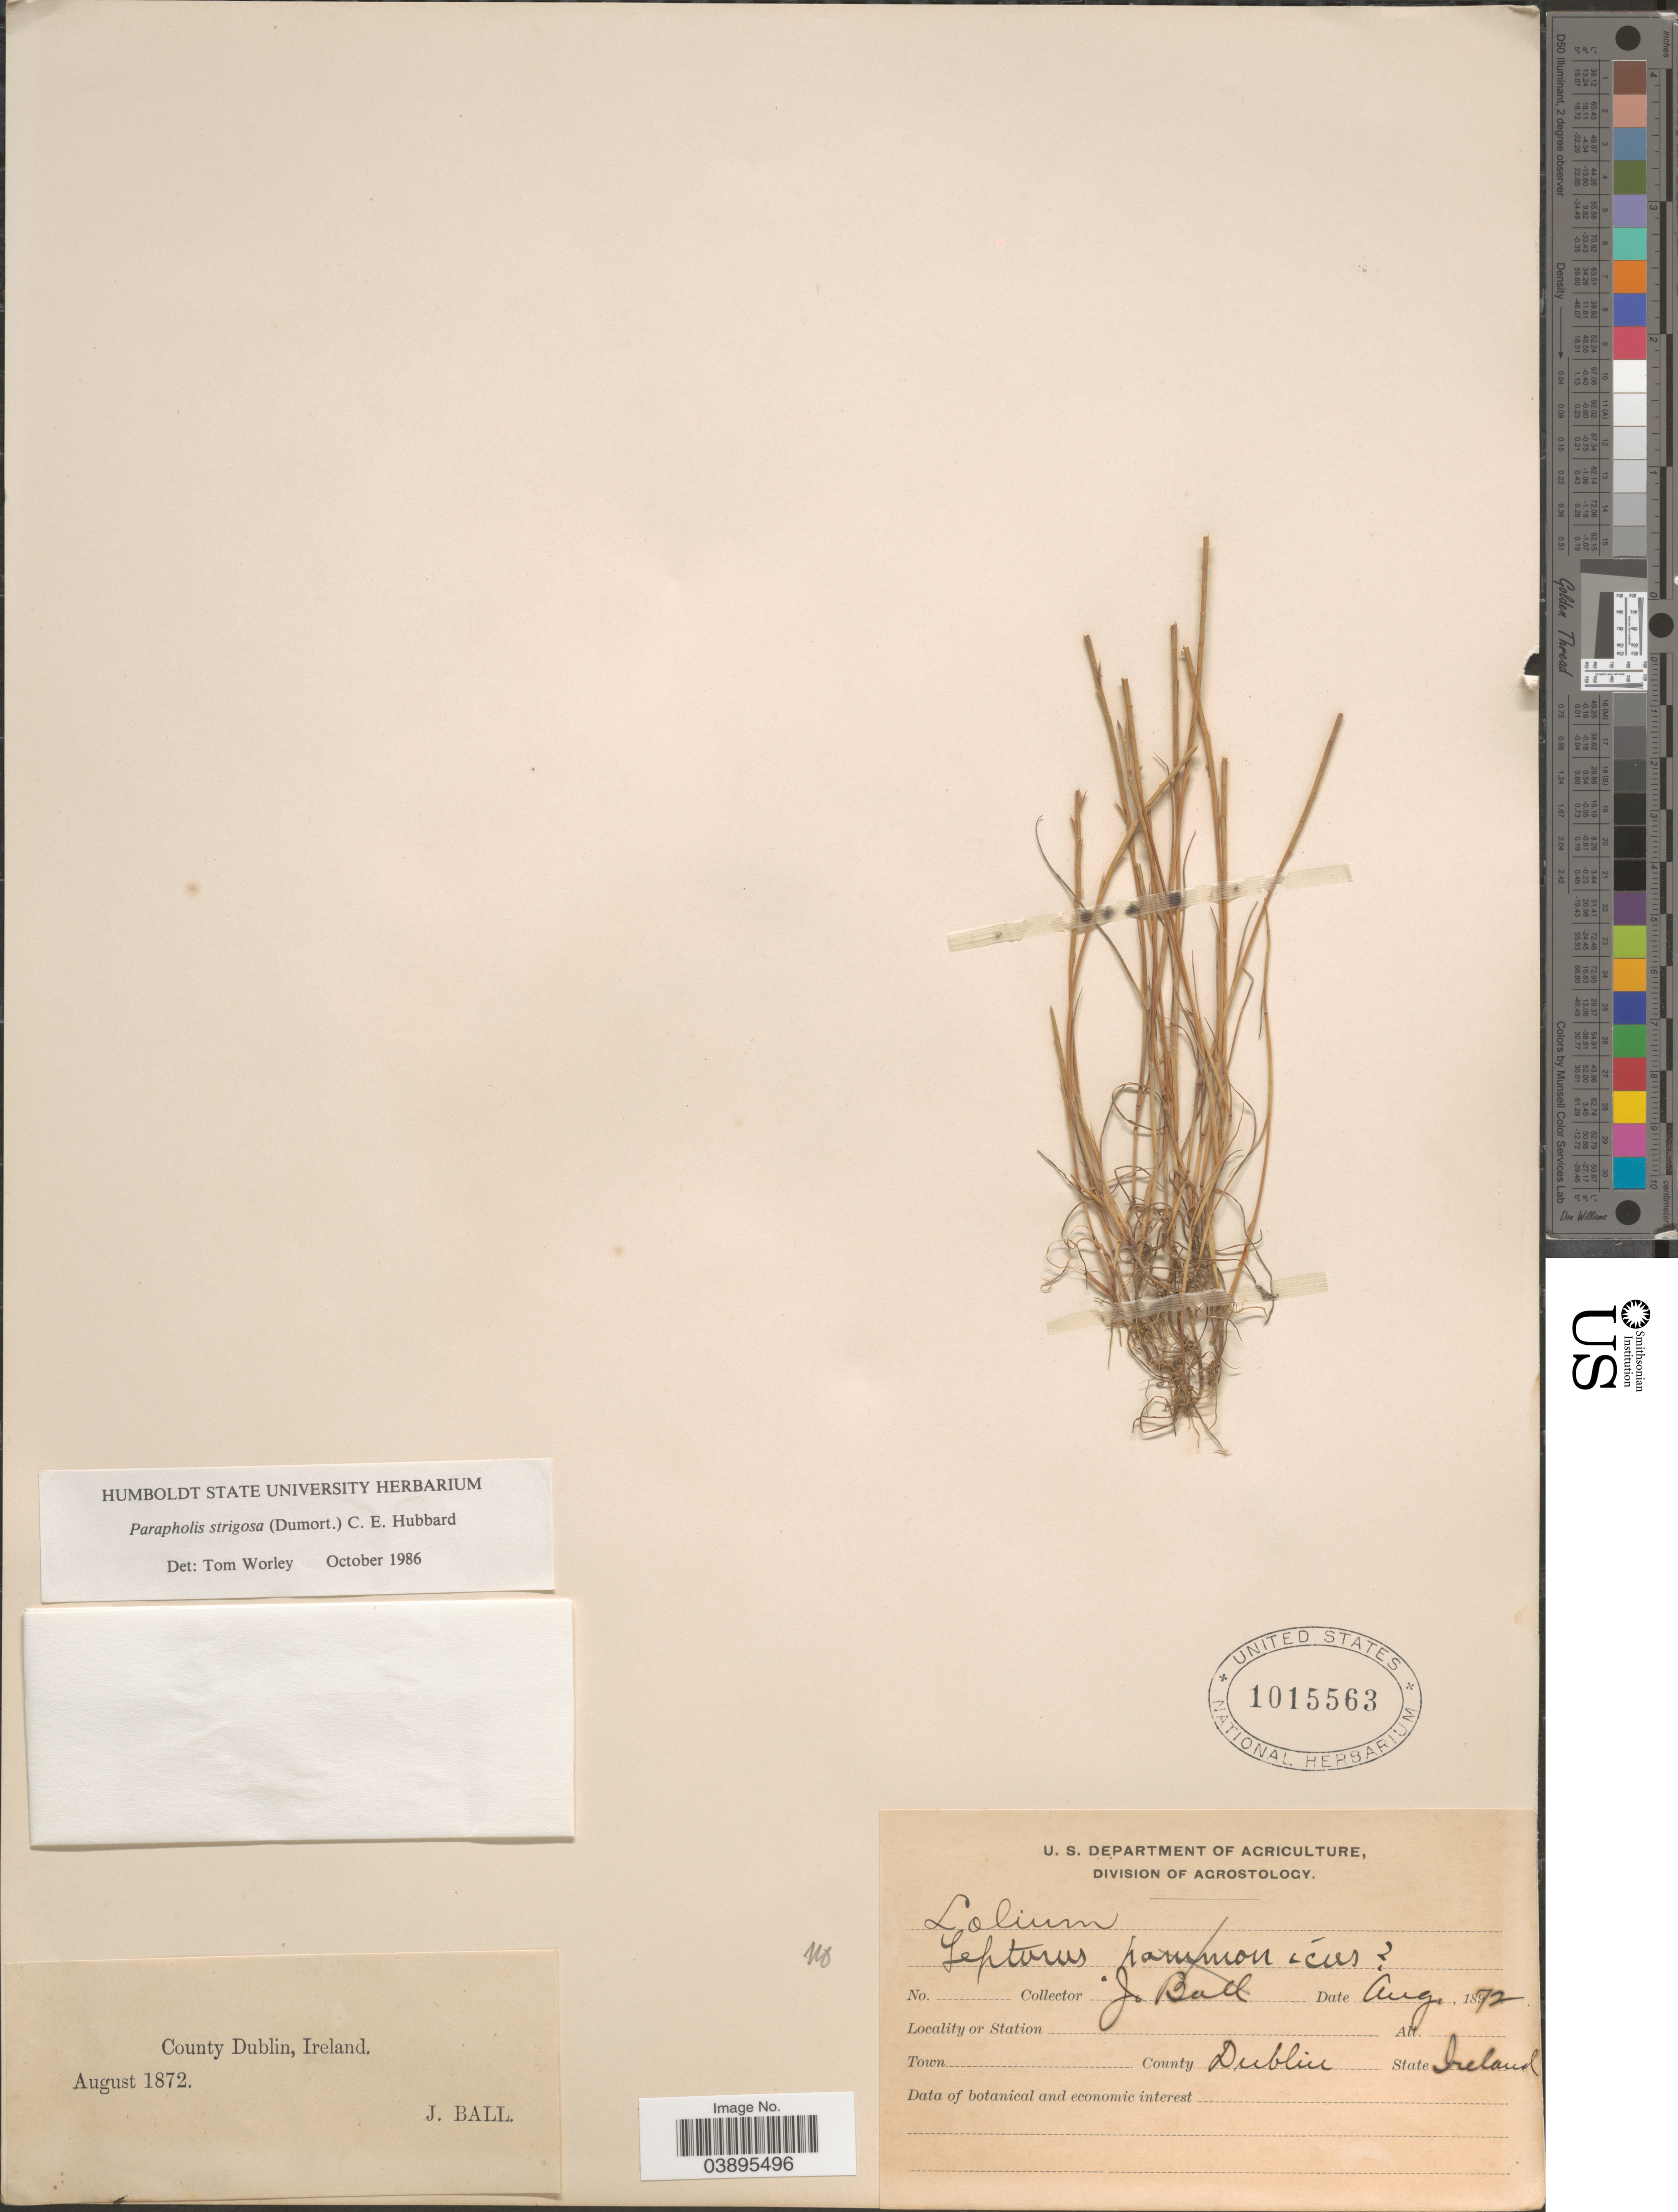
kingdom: Plantae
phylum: Tracheophyta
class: Liliopsida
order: Poales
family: Poaceae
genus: Parapholis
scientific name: Parapholis strigosa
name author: (Dumort.) C.E. Hubb.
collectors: J. Ball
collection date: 1872-08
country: Ireland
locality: County Dublin.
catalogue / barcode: US 1015563